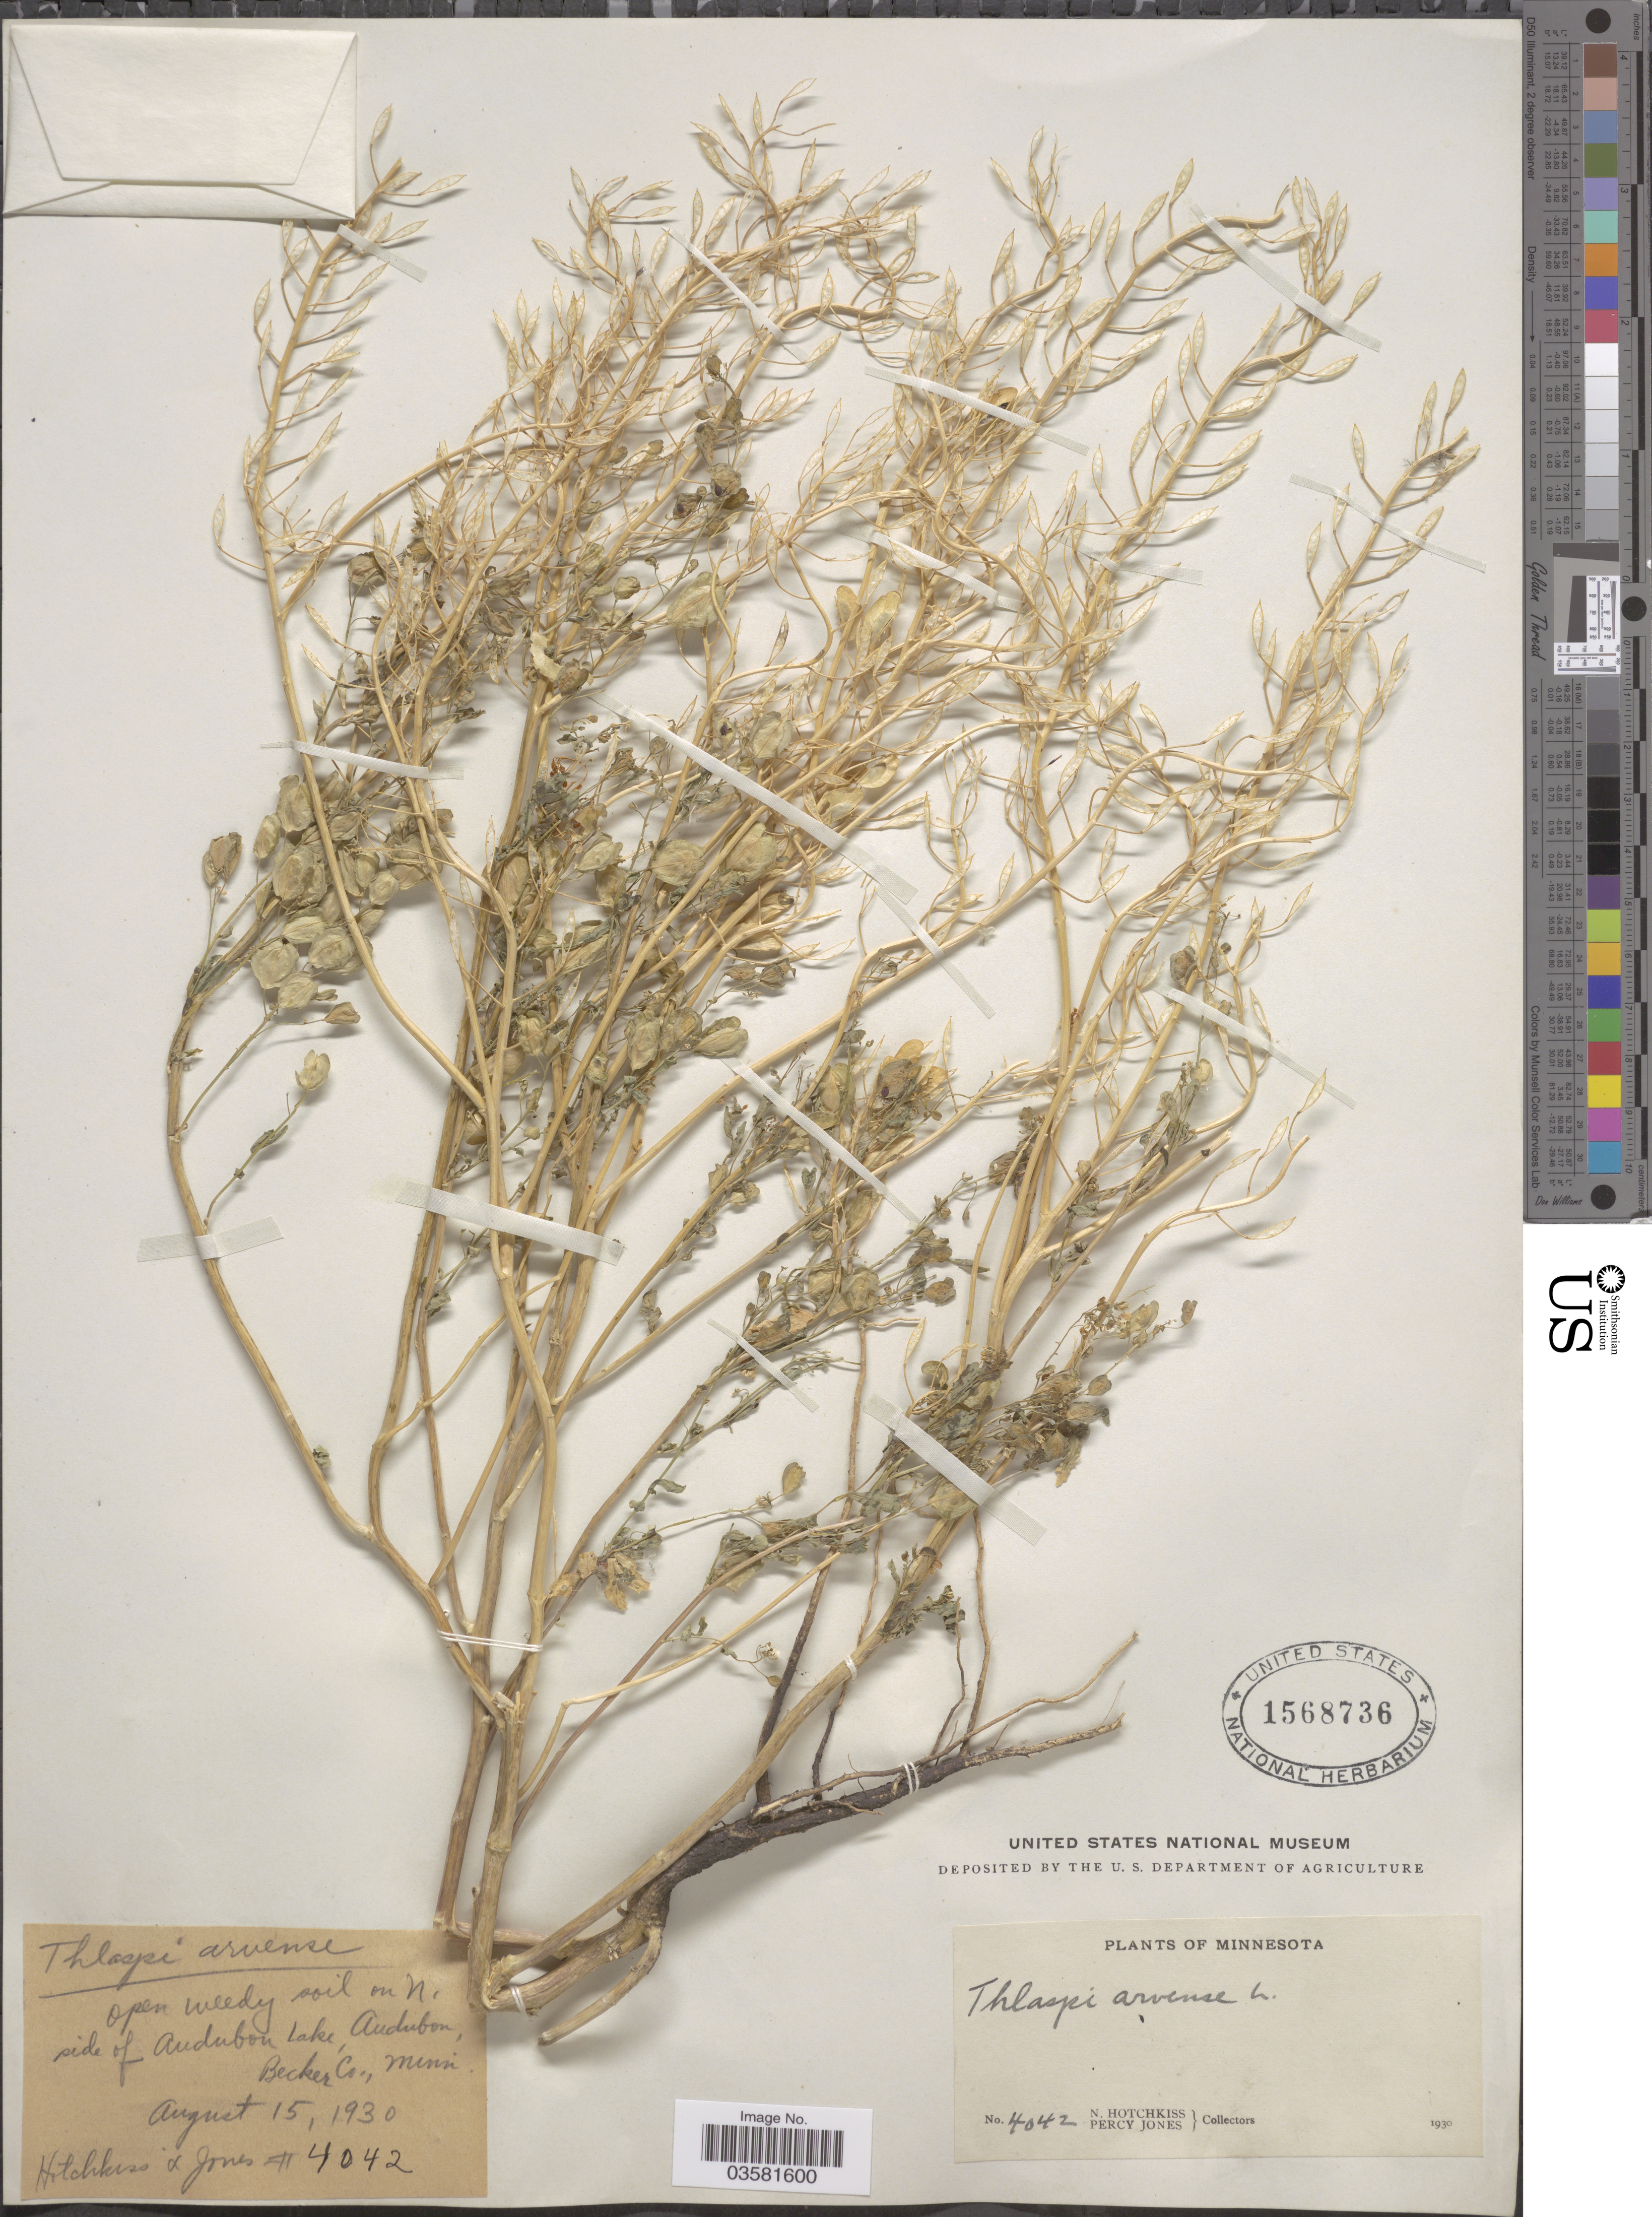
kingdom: Plantae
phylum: Tracheophyta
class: Magnoliopsida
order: Brassicales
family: Brassicaceae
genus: Thlaspi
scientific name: Thlaspi arvense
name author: L.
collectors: N. Hotchkiss & P. Jones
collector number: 4042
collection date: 1930-08-15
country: United States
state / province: Minnesota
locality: N. side of Audubon Lake, Audubon, Becker Co.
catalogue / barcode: US 1568736